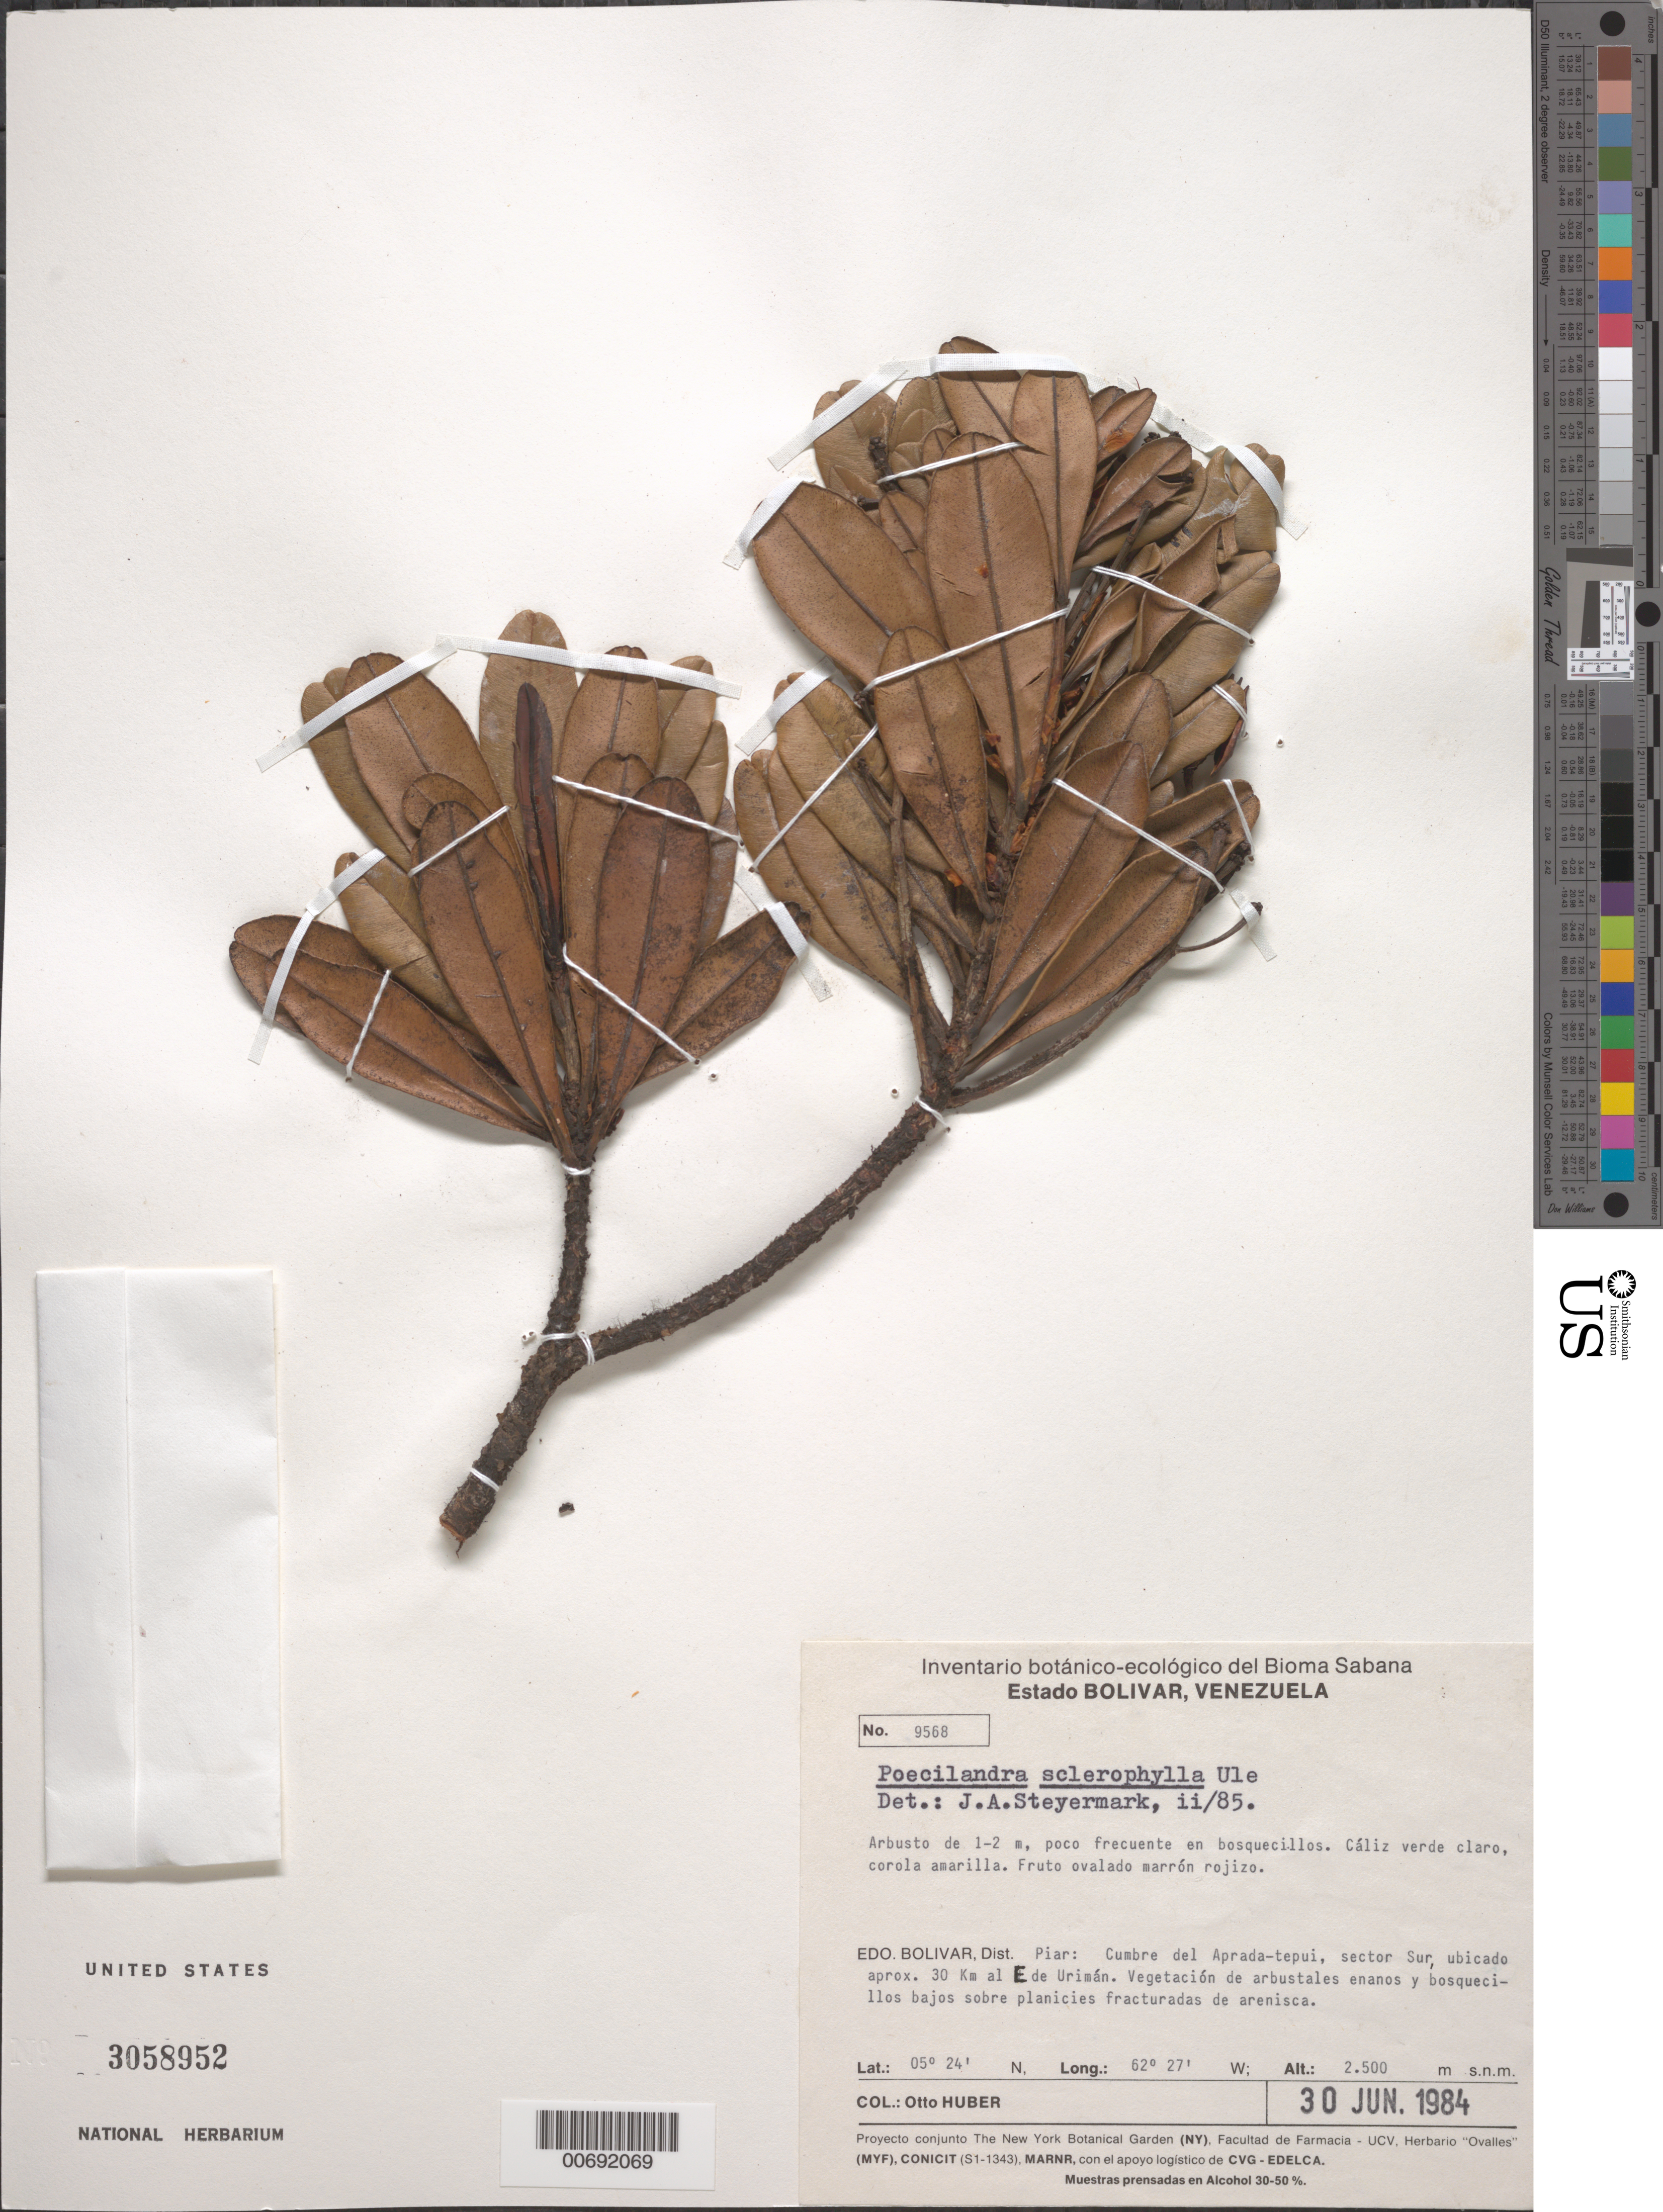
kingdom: Plantae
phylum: Tracheophyta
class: Magnoliopsida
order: Malpighiales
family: Ochnaceae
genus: Poecilandra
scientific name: Poecilandra sclerophylla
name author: Ule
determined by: Steyermark, Julian A., (VEN)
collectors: O. Huber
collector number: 9568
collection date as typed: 30-Jun-84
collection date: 1984-06-30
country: Venezuela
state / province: Bolívar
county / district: Piar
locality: Aprada-tepuí, 30 km E de Urimán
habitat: Bosquecillos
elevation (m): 2500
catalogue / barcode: US 3058952